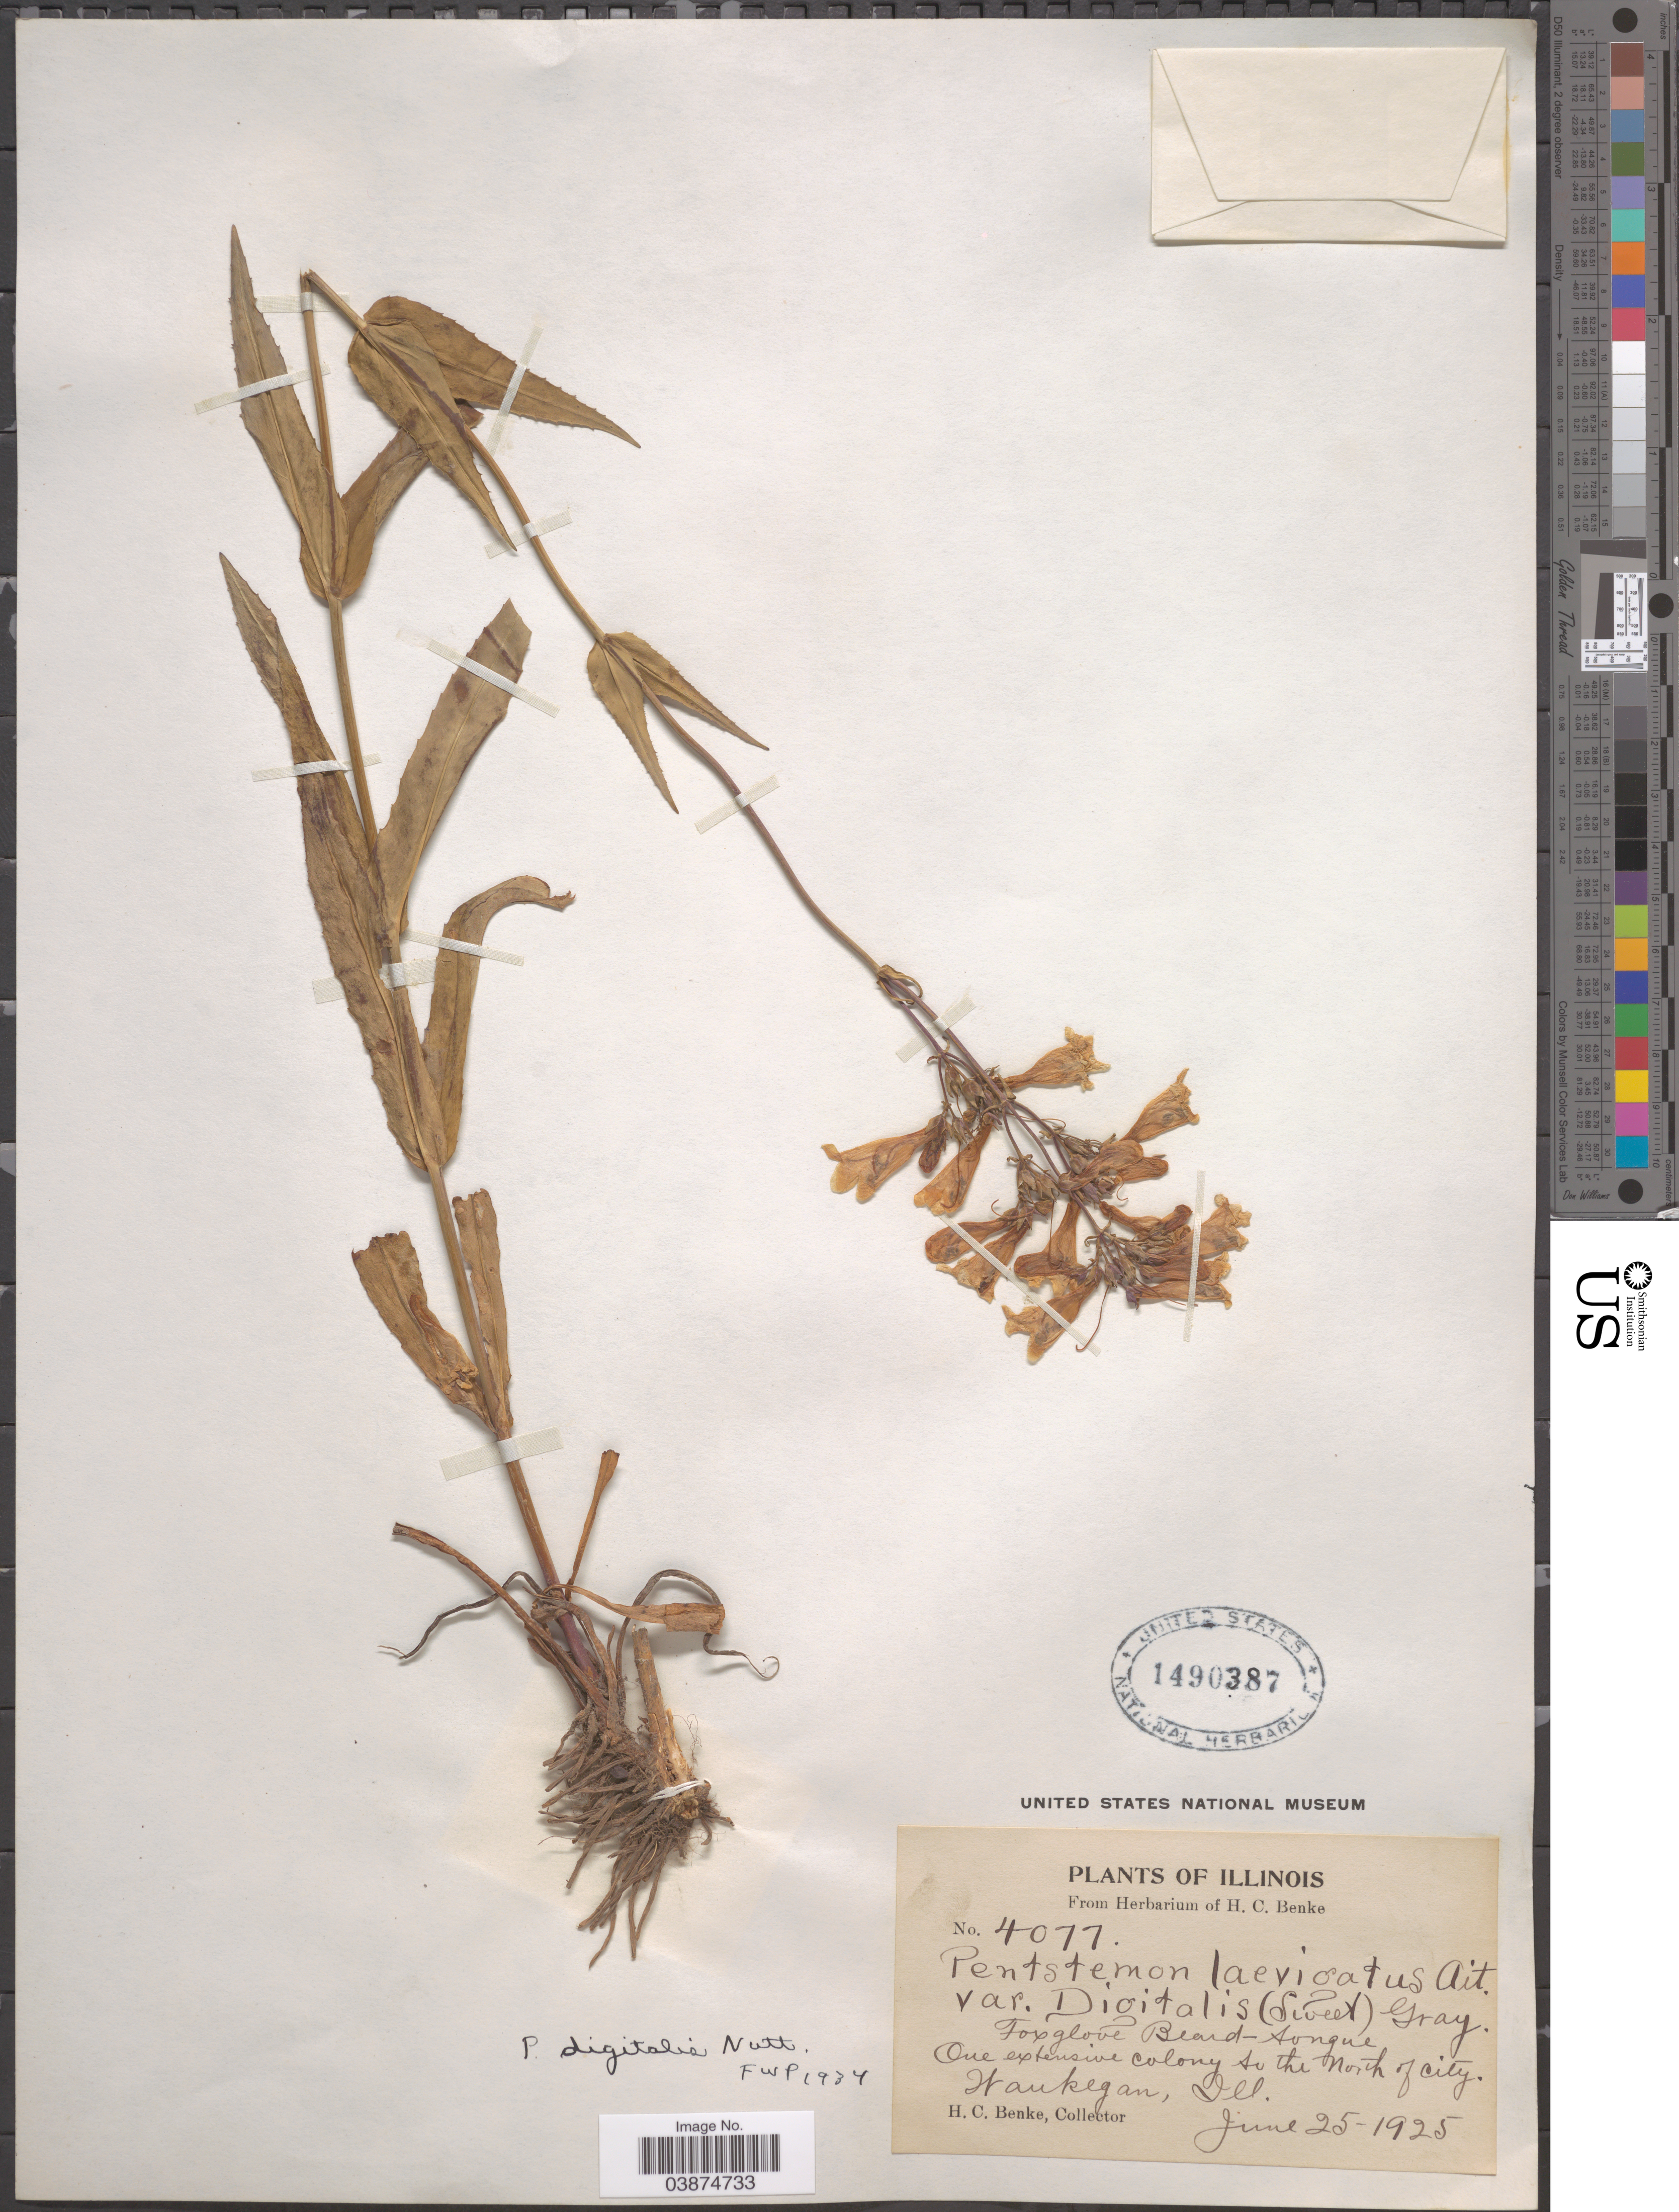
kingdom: Plantae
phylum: Tracheophyta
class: Magnoliopsida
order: Lamiales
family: Plantaginaceae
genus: Penstemon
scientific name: Penstemon digitalis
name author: Nutt. ex Sims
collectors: H. Benke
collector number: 4077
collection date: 1925-06-25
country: United States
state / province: Illinois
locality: One extensive colony to the North of City. Waukegan.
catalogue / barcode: US 1490387